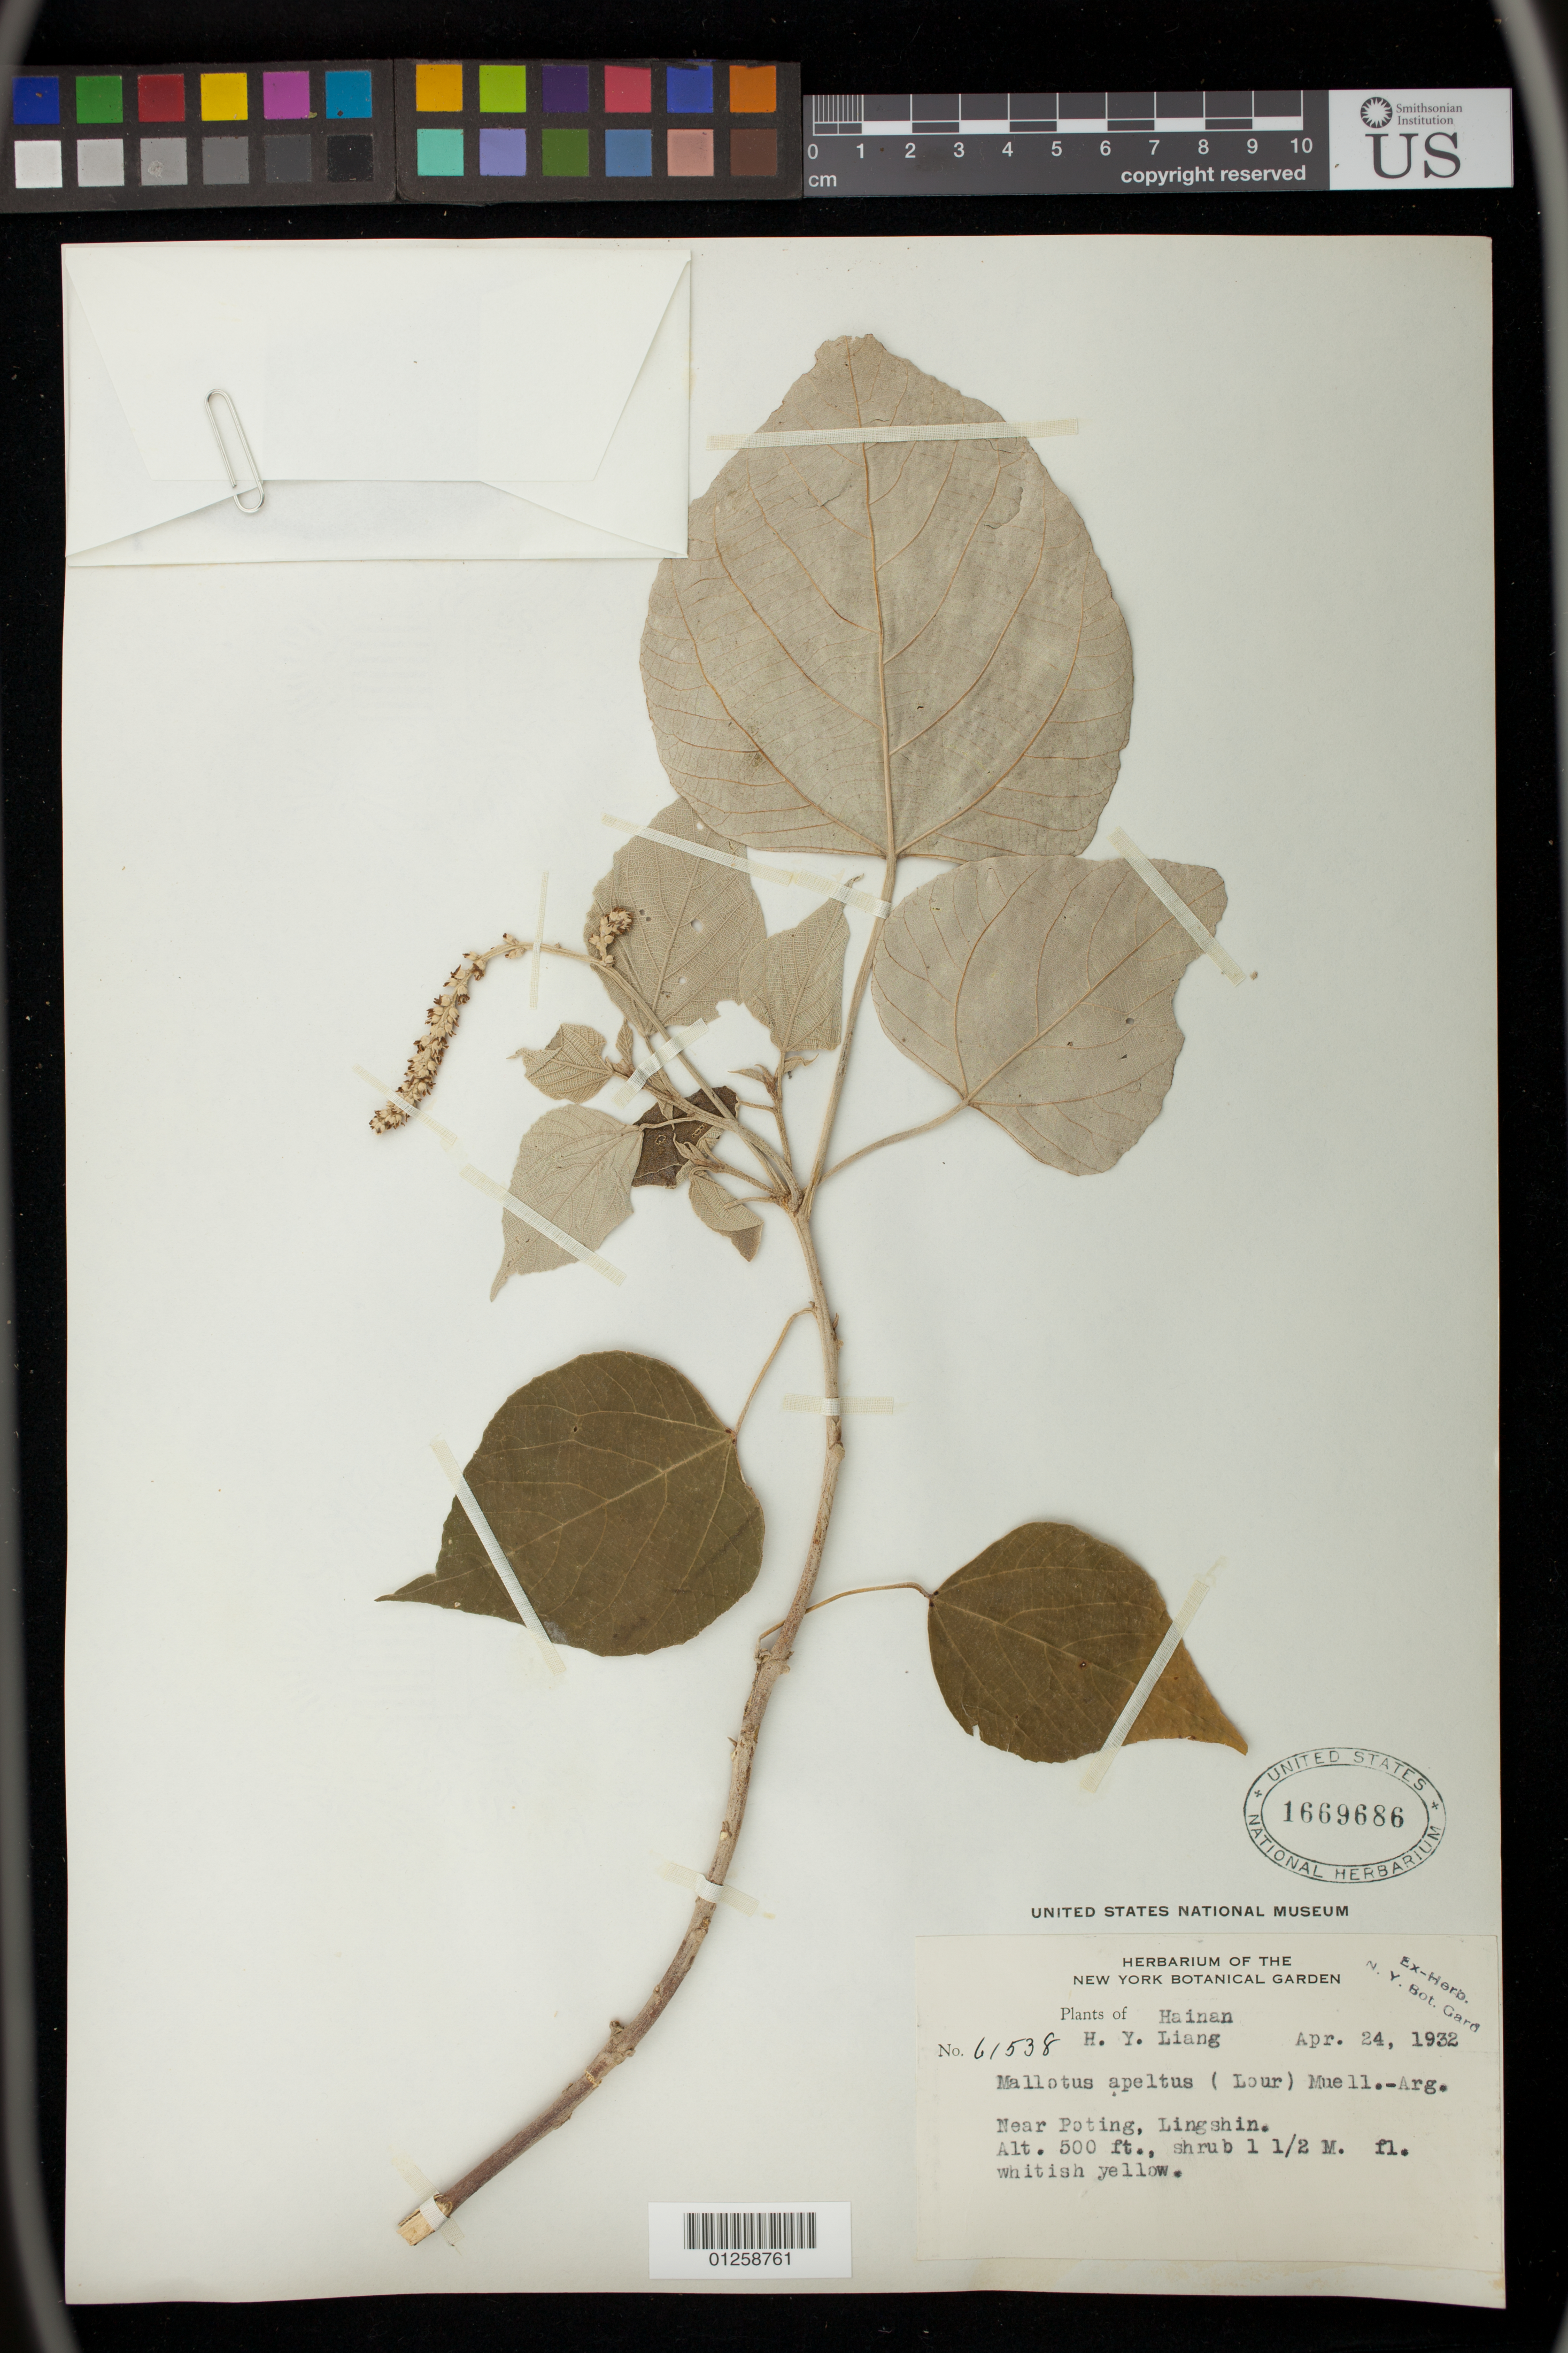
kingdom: Plantae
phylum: Tracheophyta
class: Magnoliopsida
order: Malpighiales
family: Euphorbiaceae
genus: Mallotus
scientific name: Mallotus apelta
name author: (Lour.) Müll. Arg.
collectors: H. Y. Liang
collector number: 61538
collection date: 1932-04-24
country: China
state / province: Hainan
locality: Near Poting, Lingshin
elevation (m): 152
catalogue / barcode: US 1669686